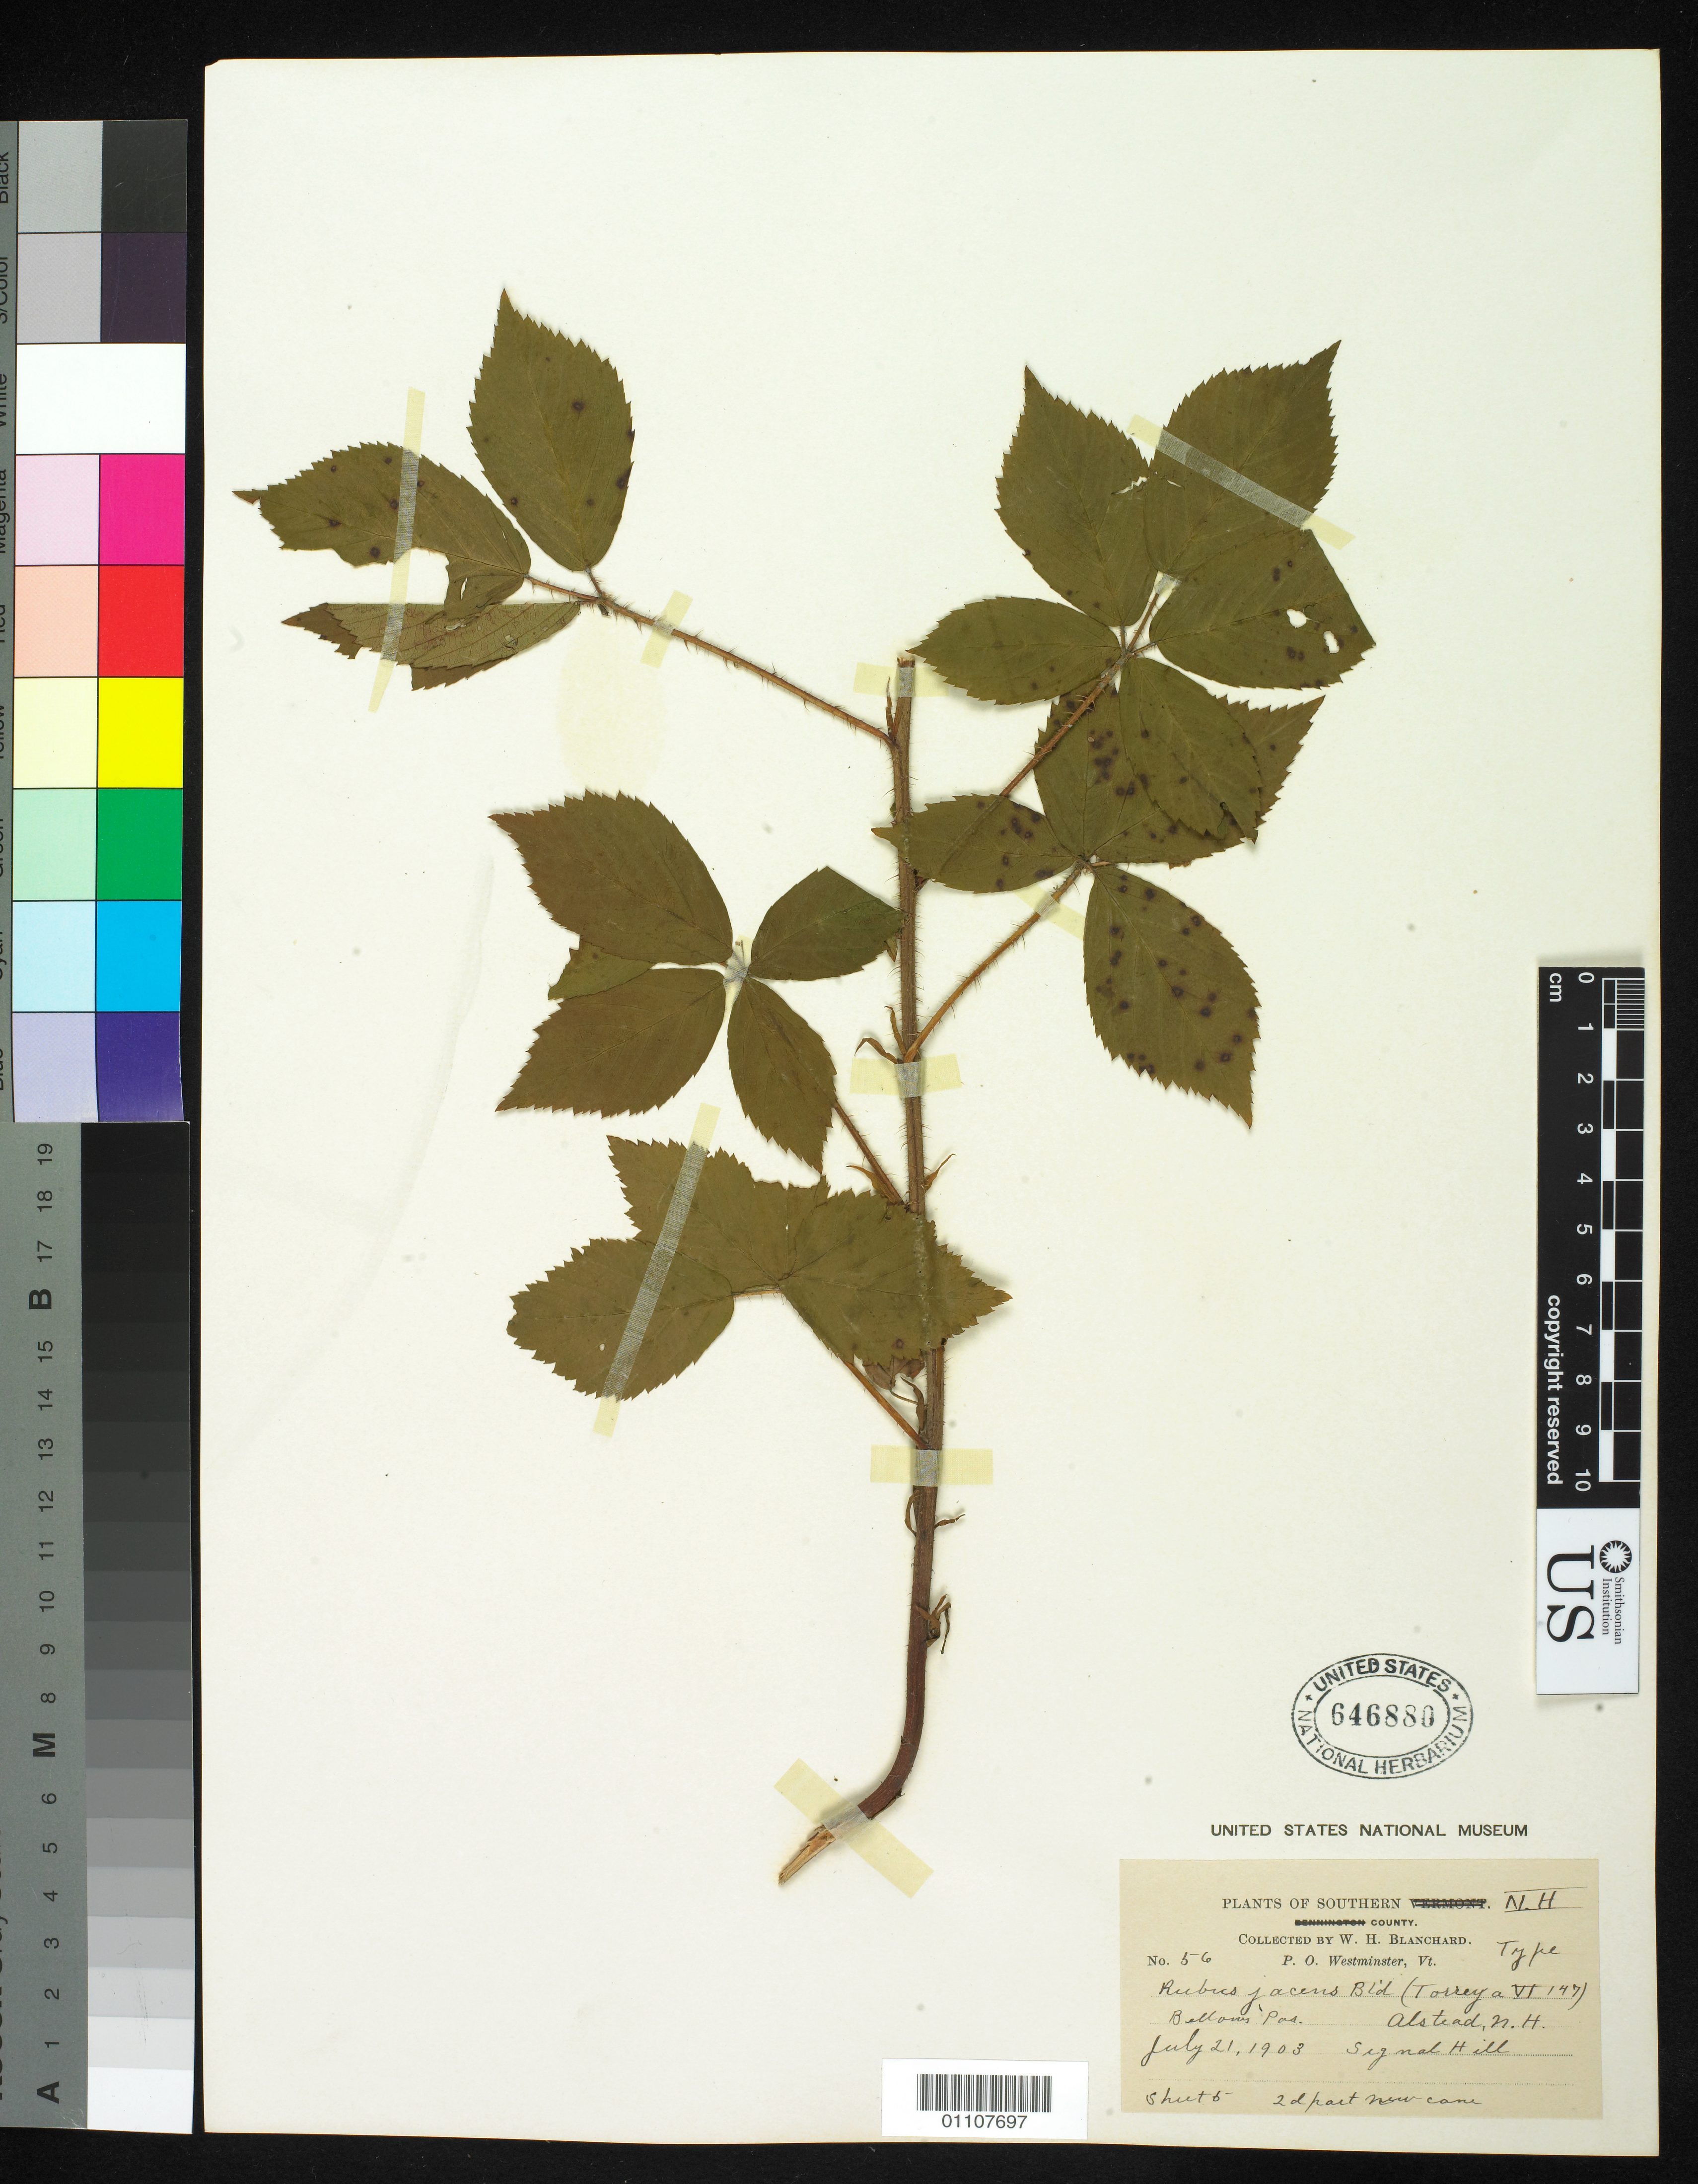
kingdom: Plantae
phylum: Tracheophyta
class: Magnoliopsida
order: Rosales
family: Rosaceae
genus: Rubus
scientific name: Rubus jacens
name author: Blanch.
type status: Syntype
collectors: W. H. Blanchard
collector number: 56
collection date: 1903-07-21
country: United States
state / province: New Hampshire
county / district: Cheshire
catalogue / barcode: US 646880